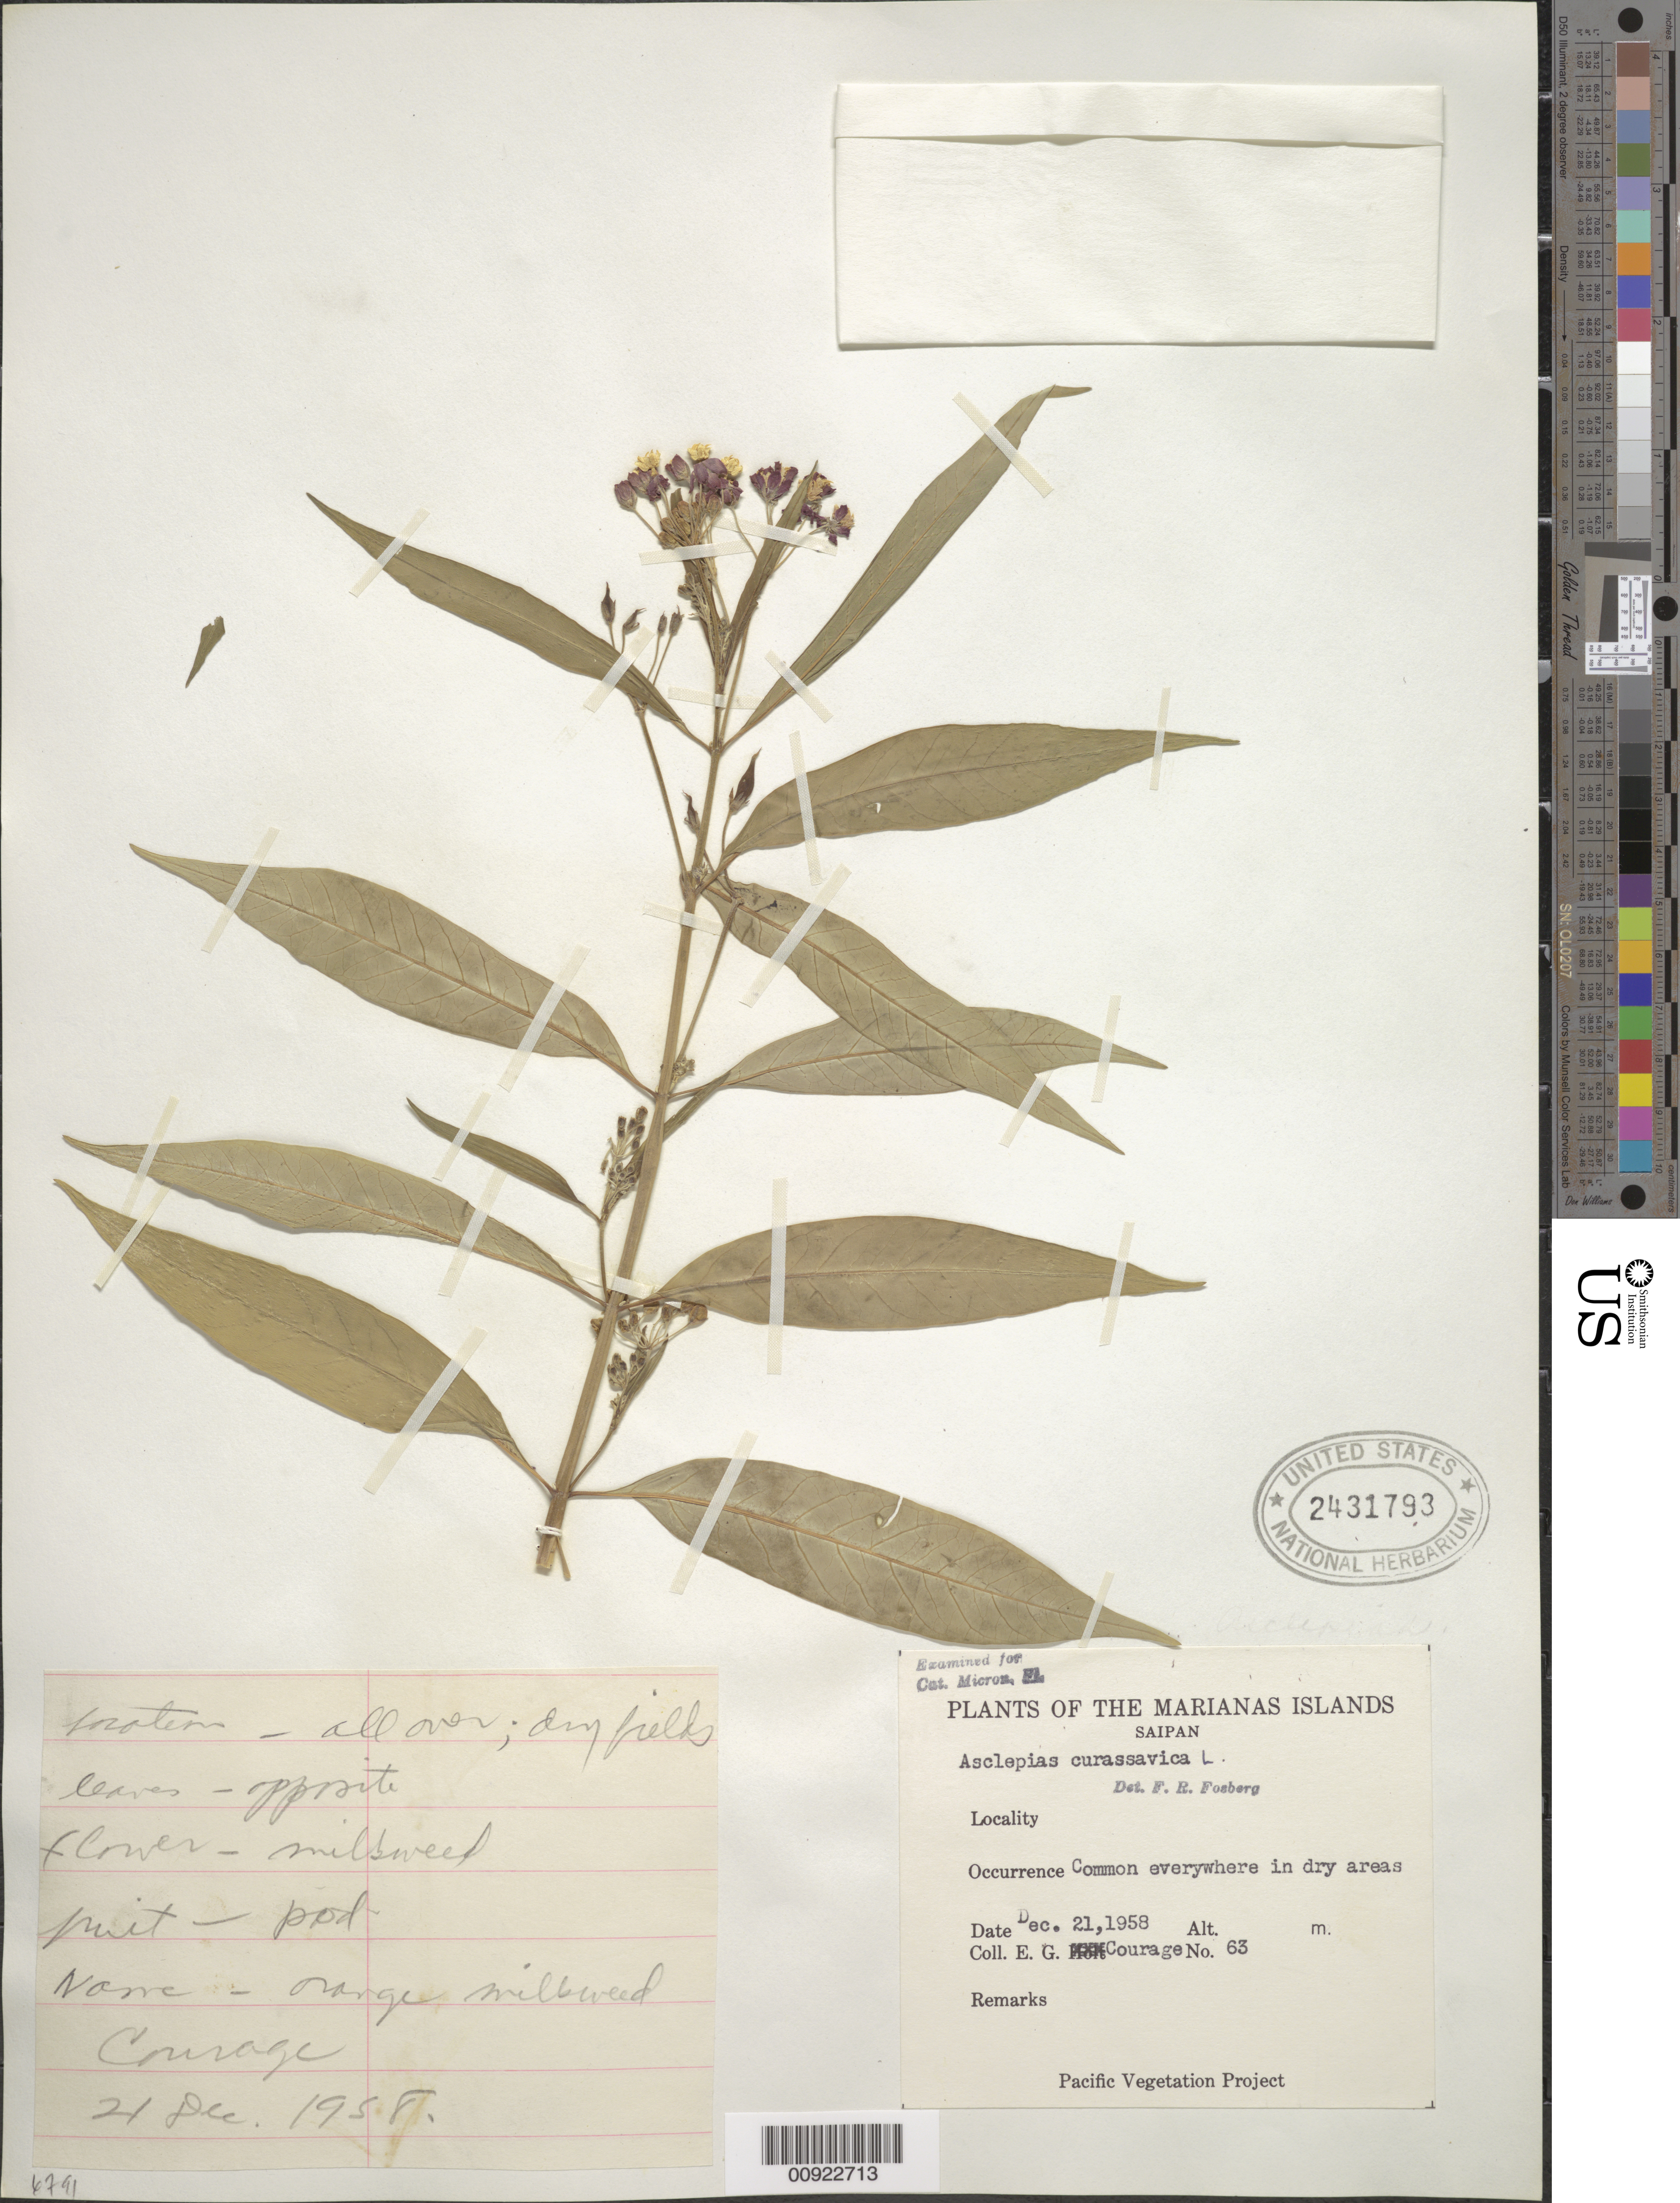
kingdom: Plantae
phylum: Tracheophyta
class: Magnoliopsida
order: Gentianales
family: Apocynaceae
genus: Asclepias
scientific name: Asclepias curassavica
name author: L.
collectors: E. Courage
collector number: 63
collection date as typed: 21 Dec 1958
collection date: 1958-12-21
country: Northern Mariana Islands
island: Saipan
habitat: Common everywhere in dry areas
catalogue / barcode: US 2431793